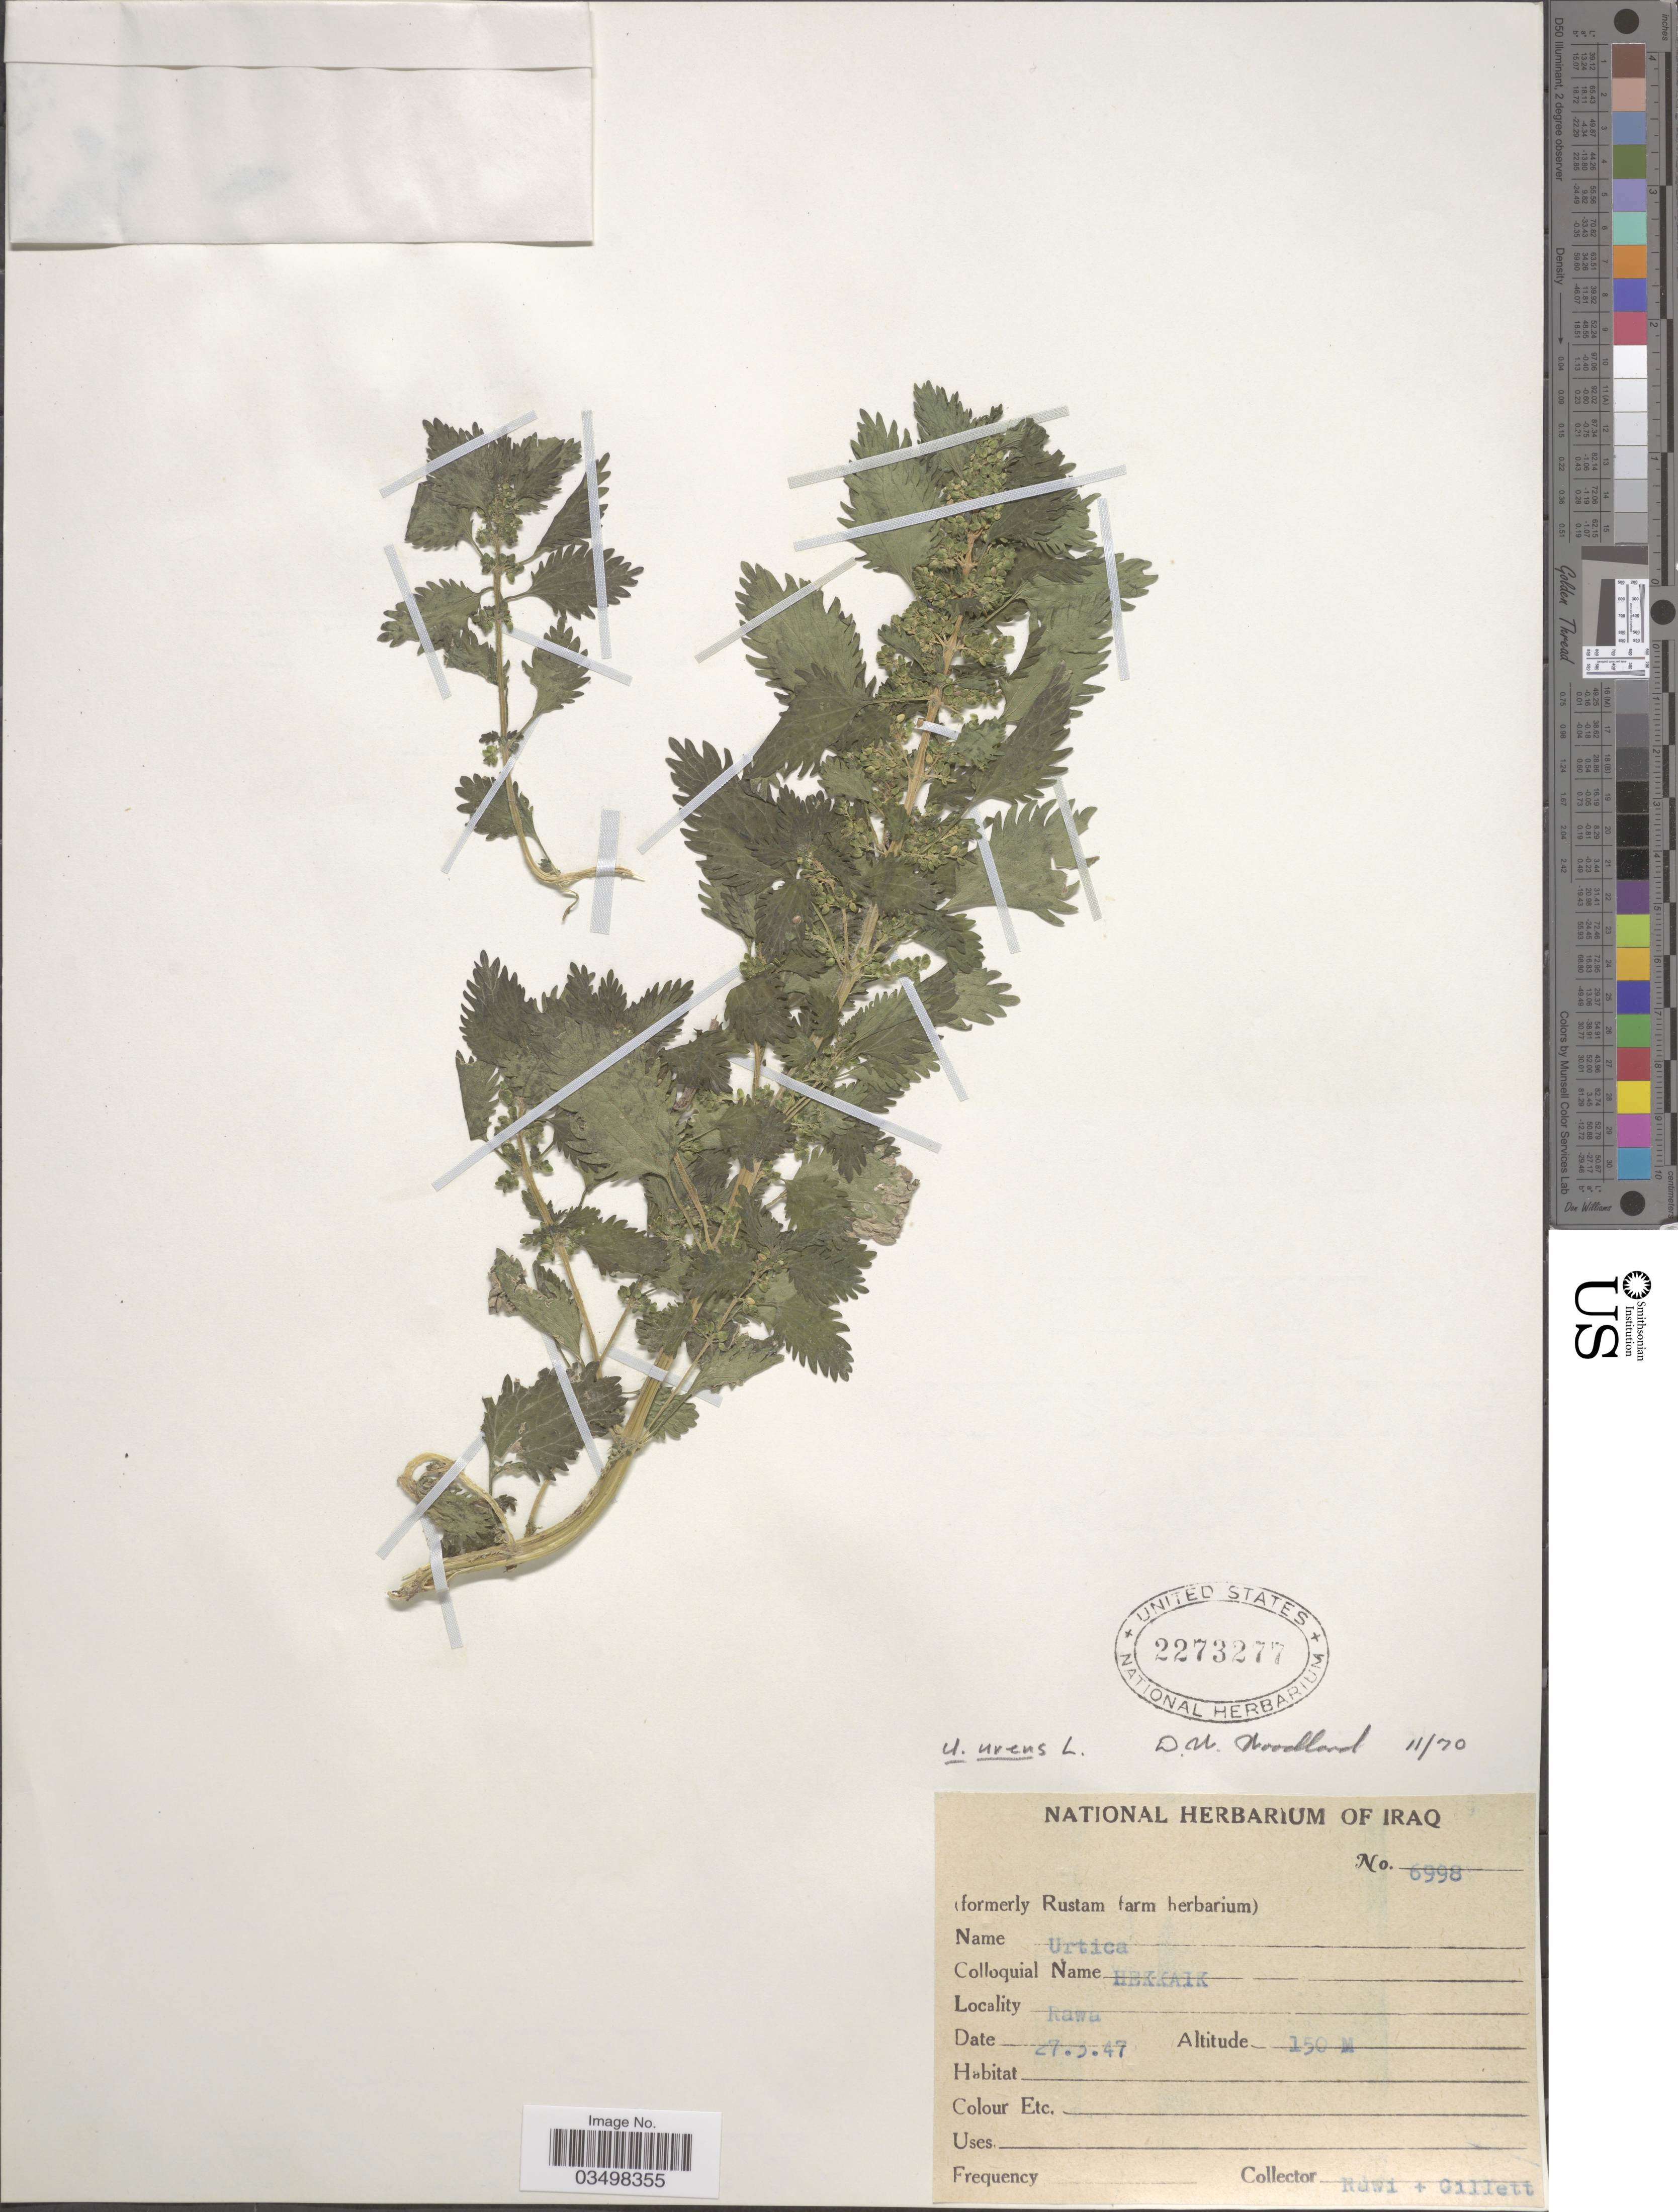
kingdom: Plantae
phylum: Tracheophyta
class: Magnoliopsida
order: Rosales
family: Urticaceae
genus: Urtica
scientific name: Urtica urens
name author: L.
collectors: -. Rawi & Gillett, --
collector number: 6998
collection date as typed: Transcribed d/m/y: 27/3/47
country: Iraq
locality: Rawa.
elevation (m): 150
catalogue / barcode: US 2273277